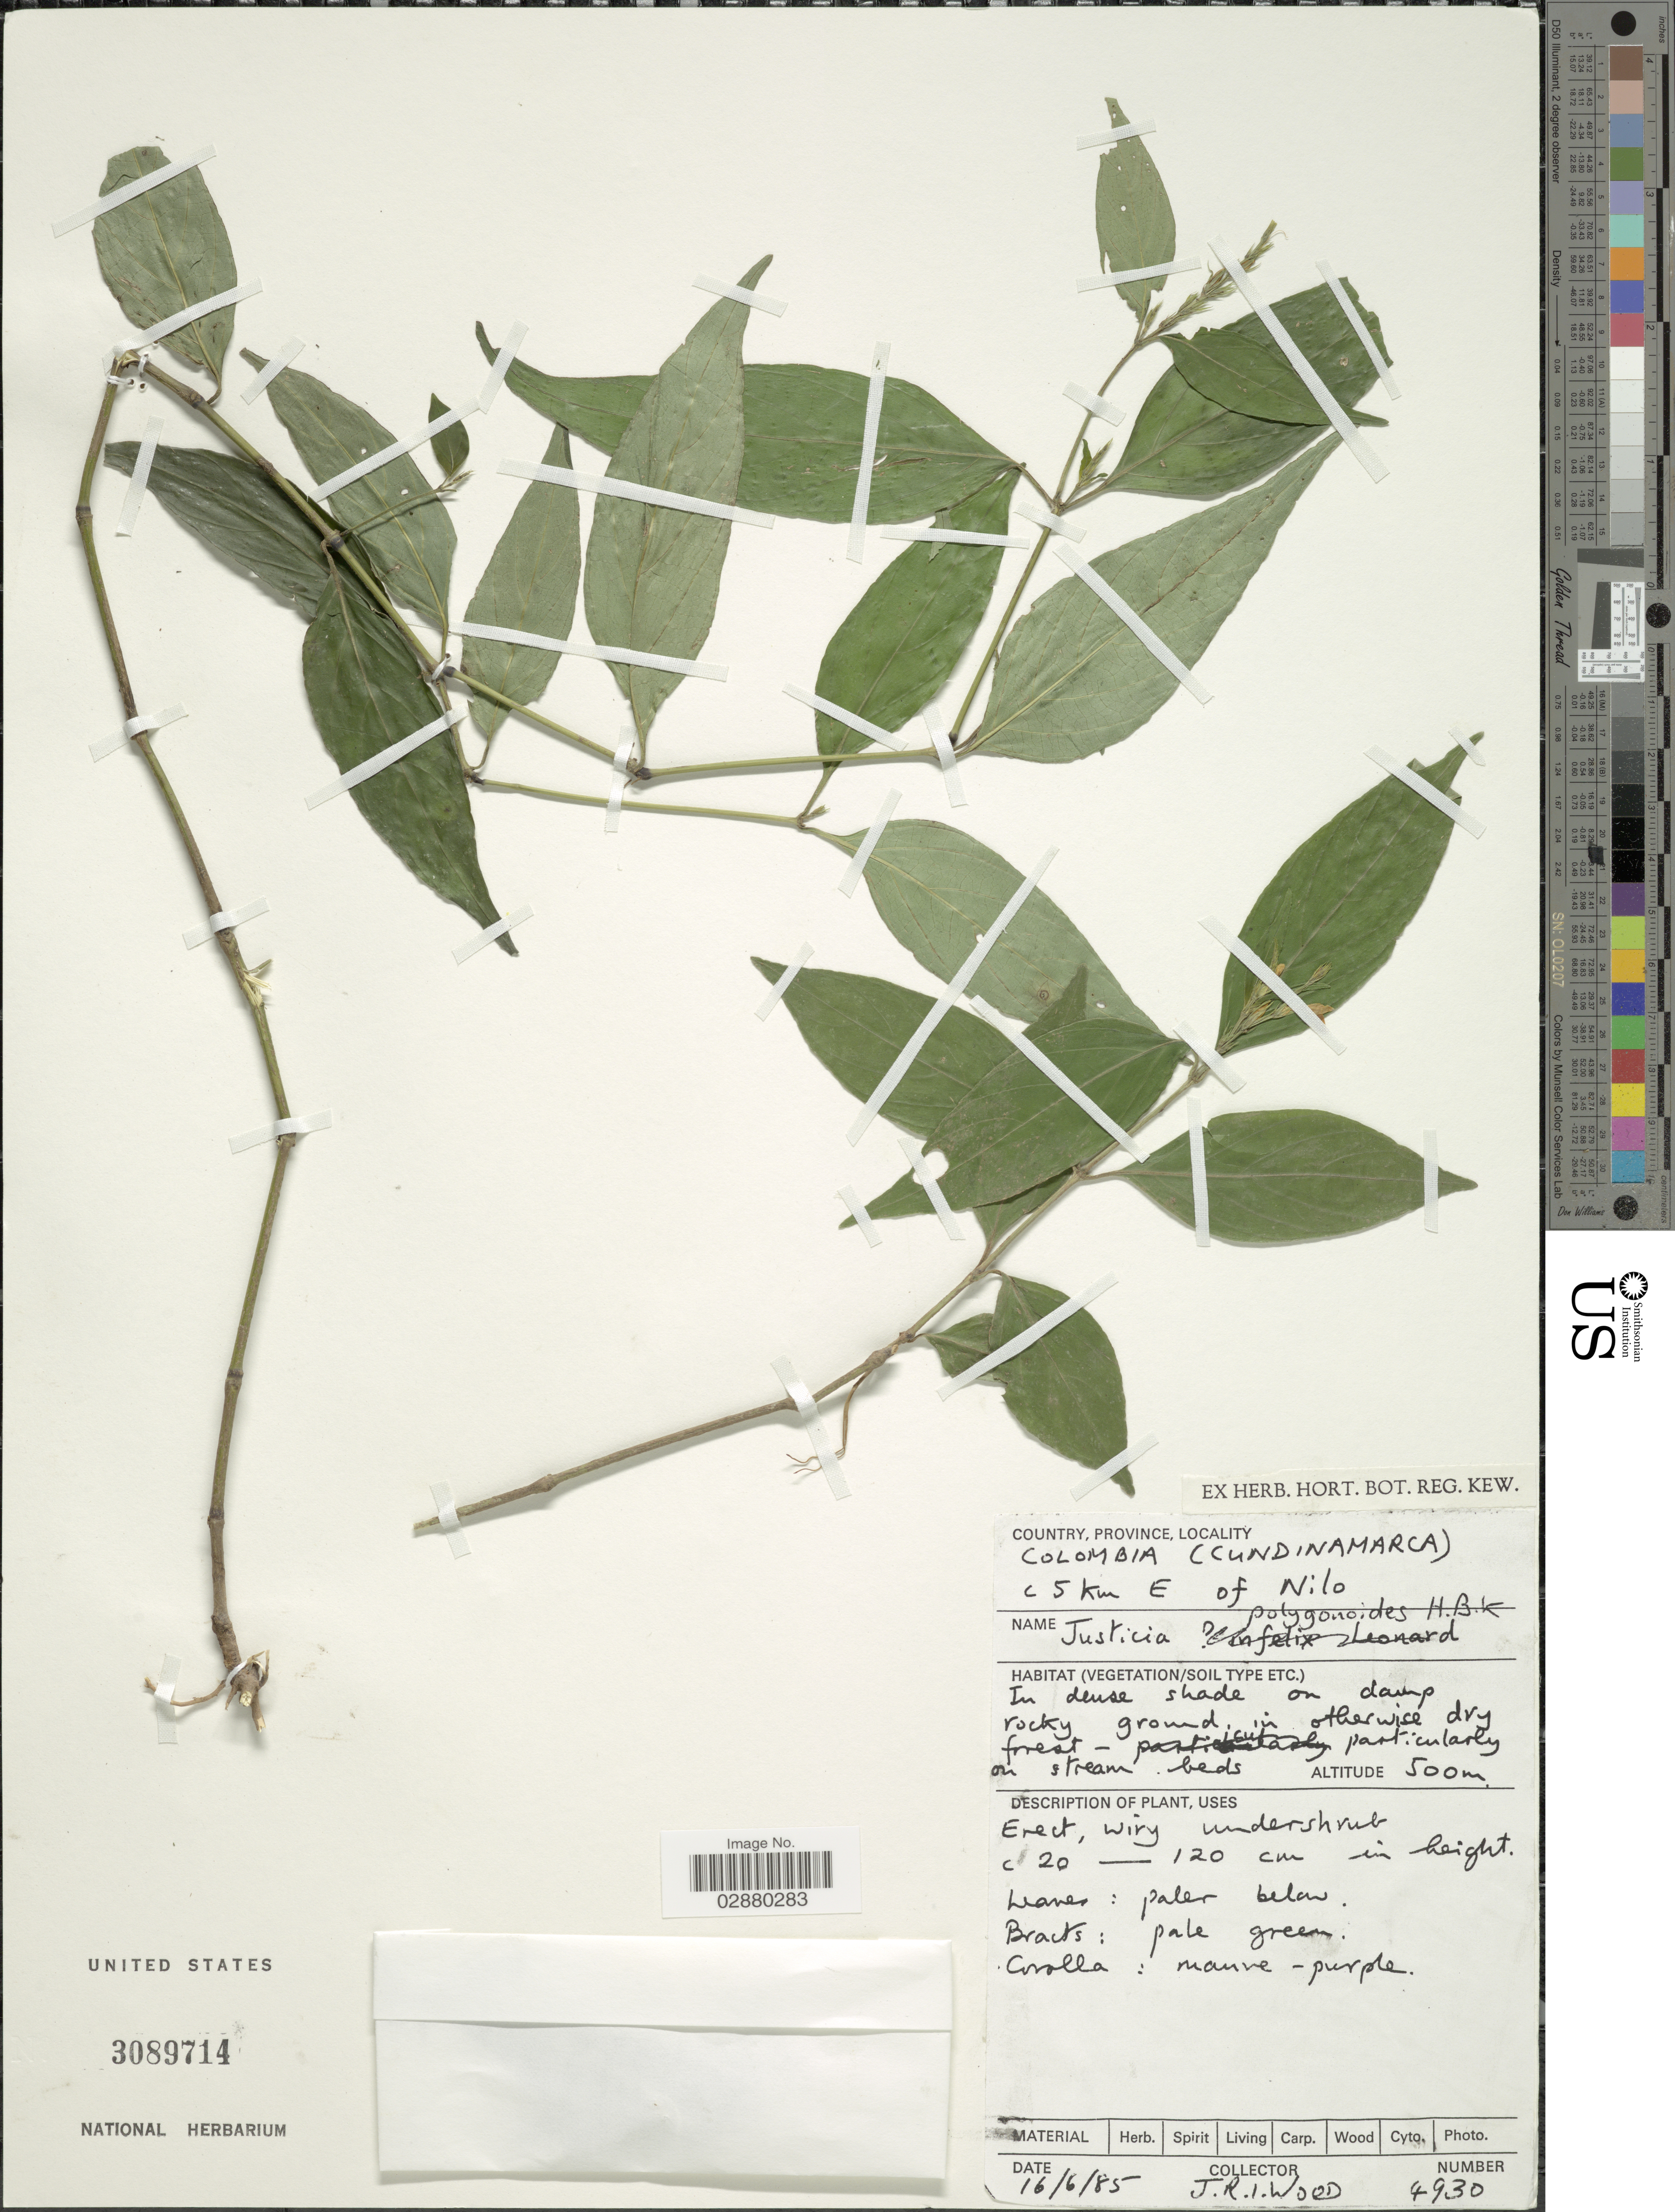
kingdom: Plantae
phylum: Tracheophyta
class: Magnoliopsida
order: Lamiales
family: Acanthaceae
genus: Justicia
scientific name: Justicia polygonoides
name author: Kunth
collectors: J. R. I. Wood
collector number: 4930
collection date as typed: Transcribed d/m/y: 16/6/85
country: Colombia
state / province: Cundinamarca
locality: C. 5 Km E of Nilo.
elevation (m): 500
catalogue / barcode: US 3089714